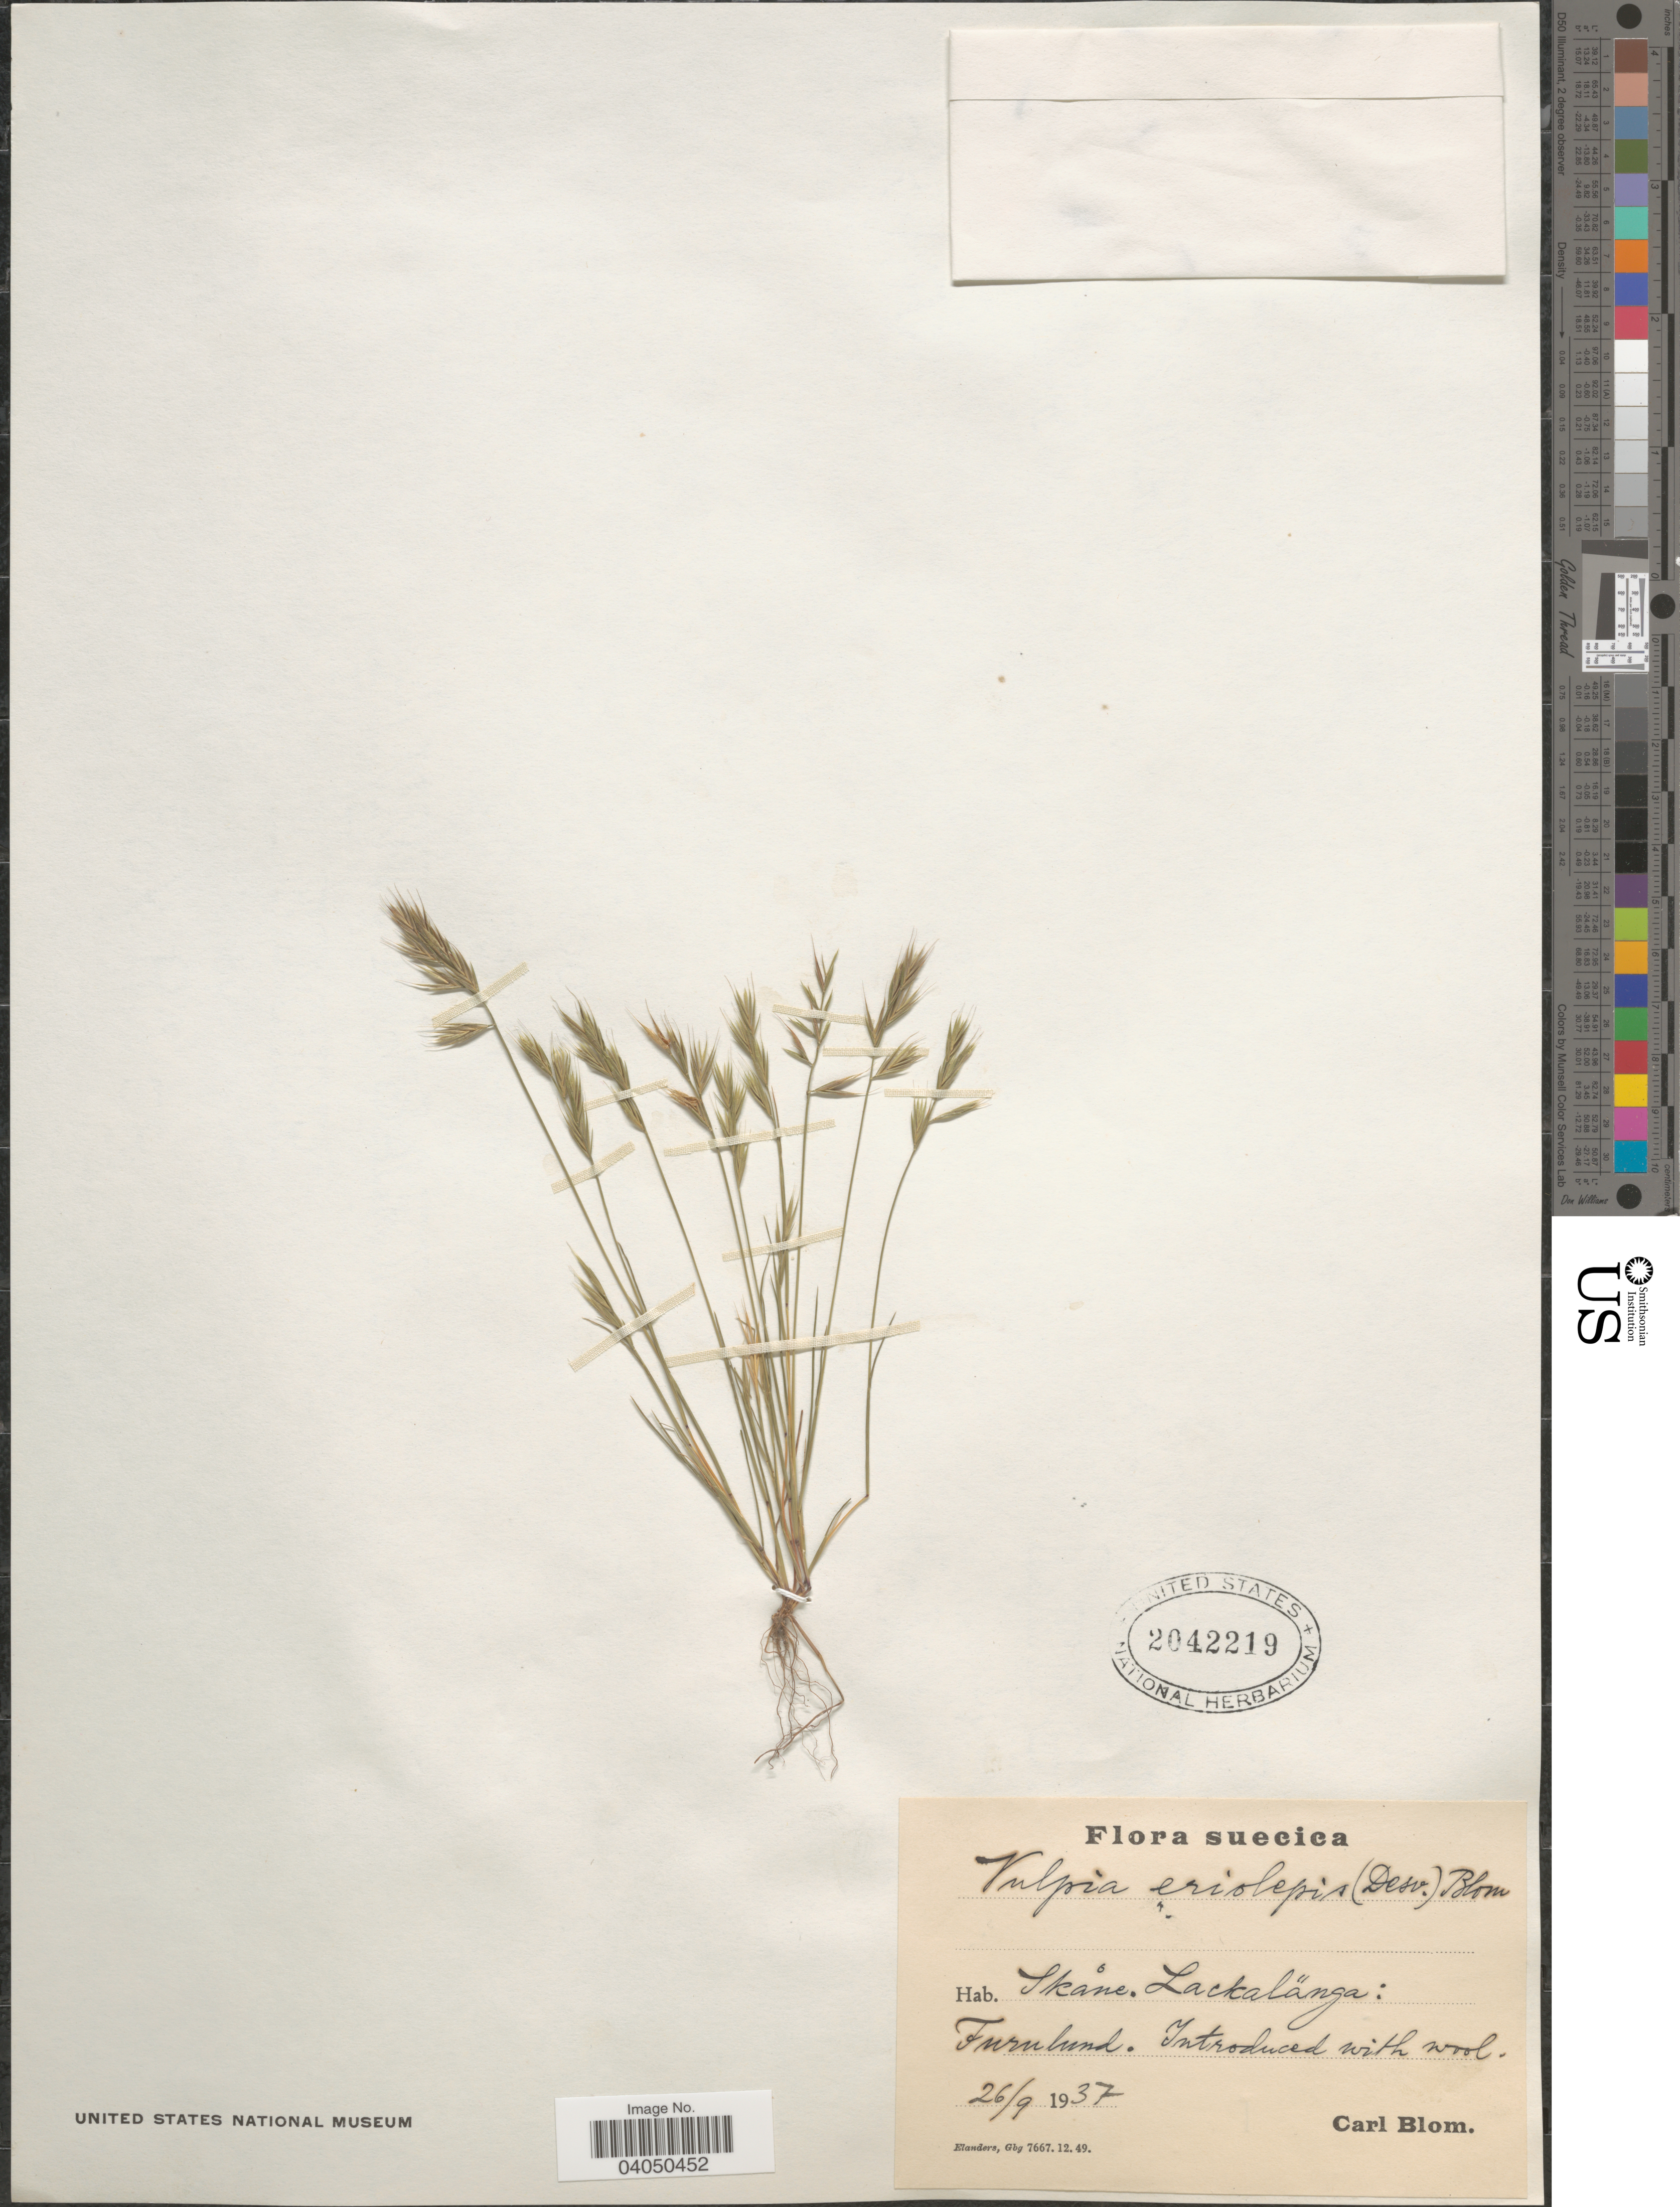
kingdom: Plantae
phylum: Tracheophyta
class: Liliopsida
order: Poales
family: Poaceae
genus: Festuca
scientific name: Festuca sp.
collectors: C. H. Blom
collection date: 1937-09-26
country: Sweden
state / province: Skåne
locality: Suecica. Lackalänga: Furulund.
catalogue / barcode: US 2042219